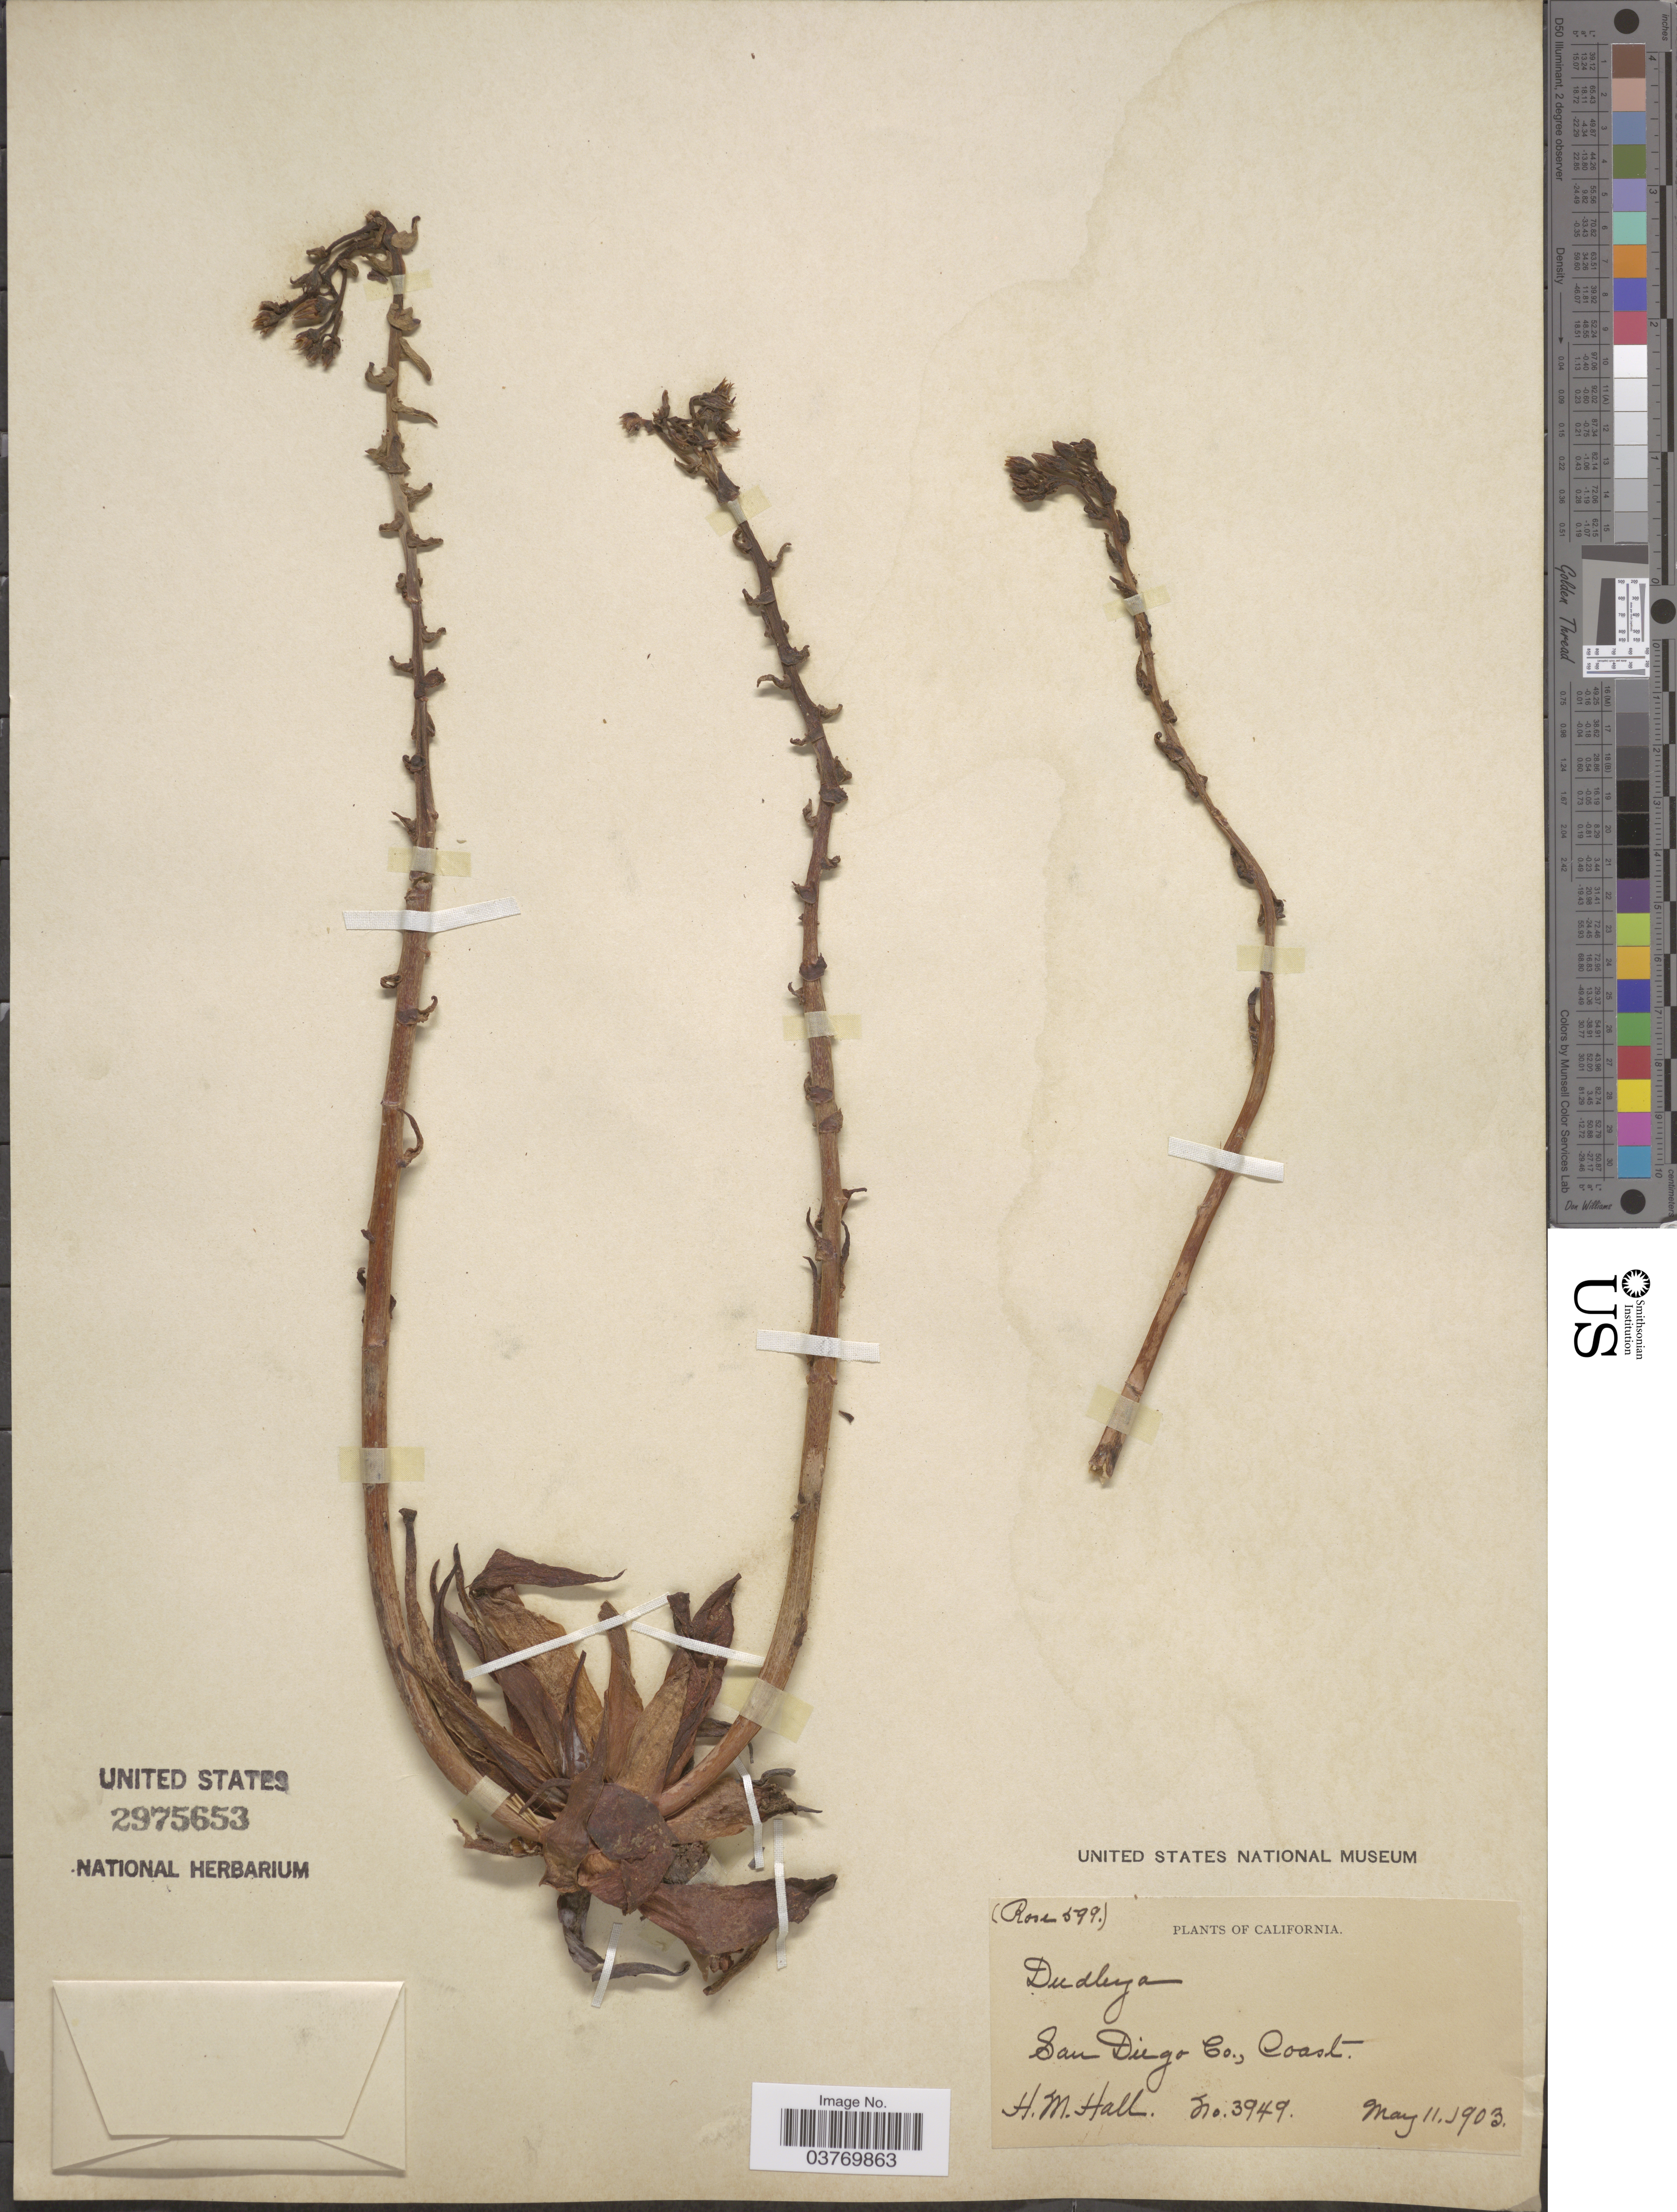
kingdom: Plantae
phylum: Tracheophyta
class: Magnoliopsida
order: Saxifragales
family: Crassulaceae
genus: Dudleya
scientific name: Dudleya sp.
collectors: H. M. Hall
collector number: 3949/Rose599?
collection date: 1903-05-11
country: United States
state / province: California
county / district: San Diego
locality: San Diego Co., Coast.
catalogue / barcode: US 2975653